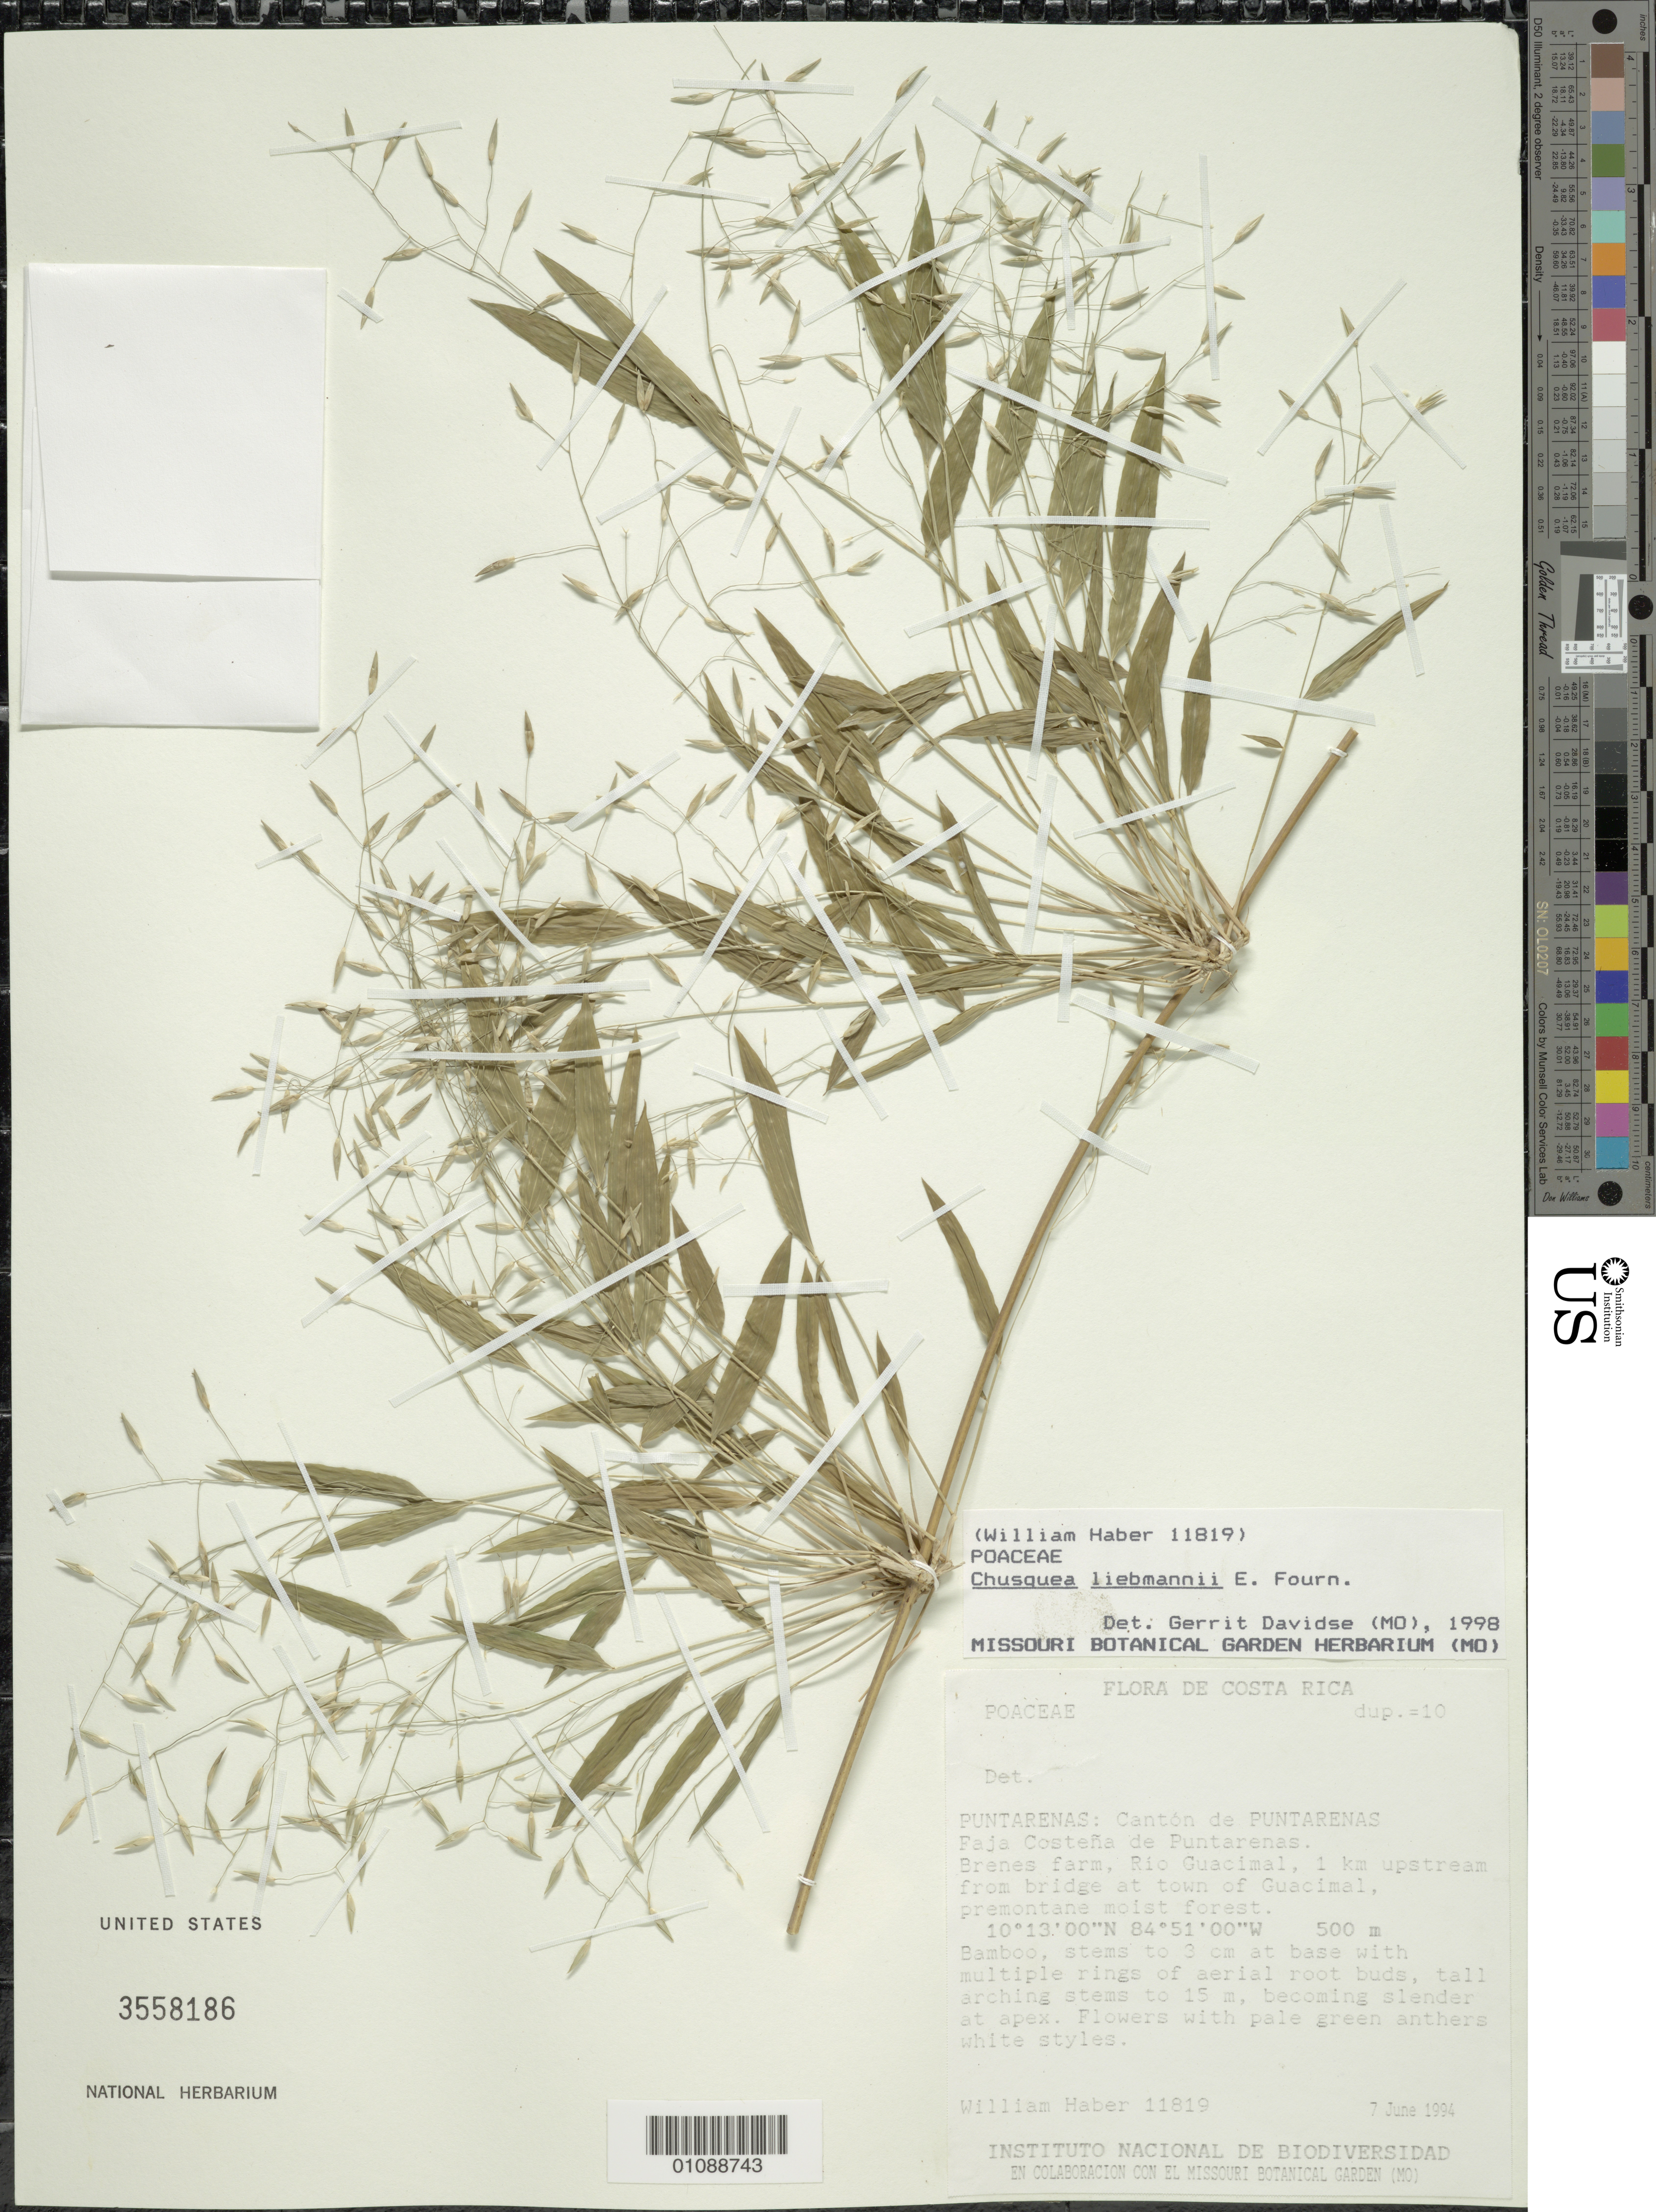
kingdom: Plantae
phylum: Tracheophyta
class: Liliopsida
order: Poales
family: Poaceae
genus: Chusquea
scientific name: Chusquea liebmannii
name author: E. Fourn.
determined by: Davidse, Gerrit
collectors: W. Haber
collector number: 11819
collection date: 1994-06-07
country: Costa Rica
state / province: Puntarenas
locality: Faja Costena de Puntarenas, Brenes farm, Rio Guacimal, 1 km upstream from bridge at town of Guacimal.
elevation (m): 500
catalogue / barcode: US 3558186